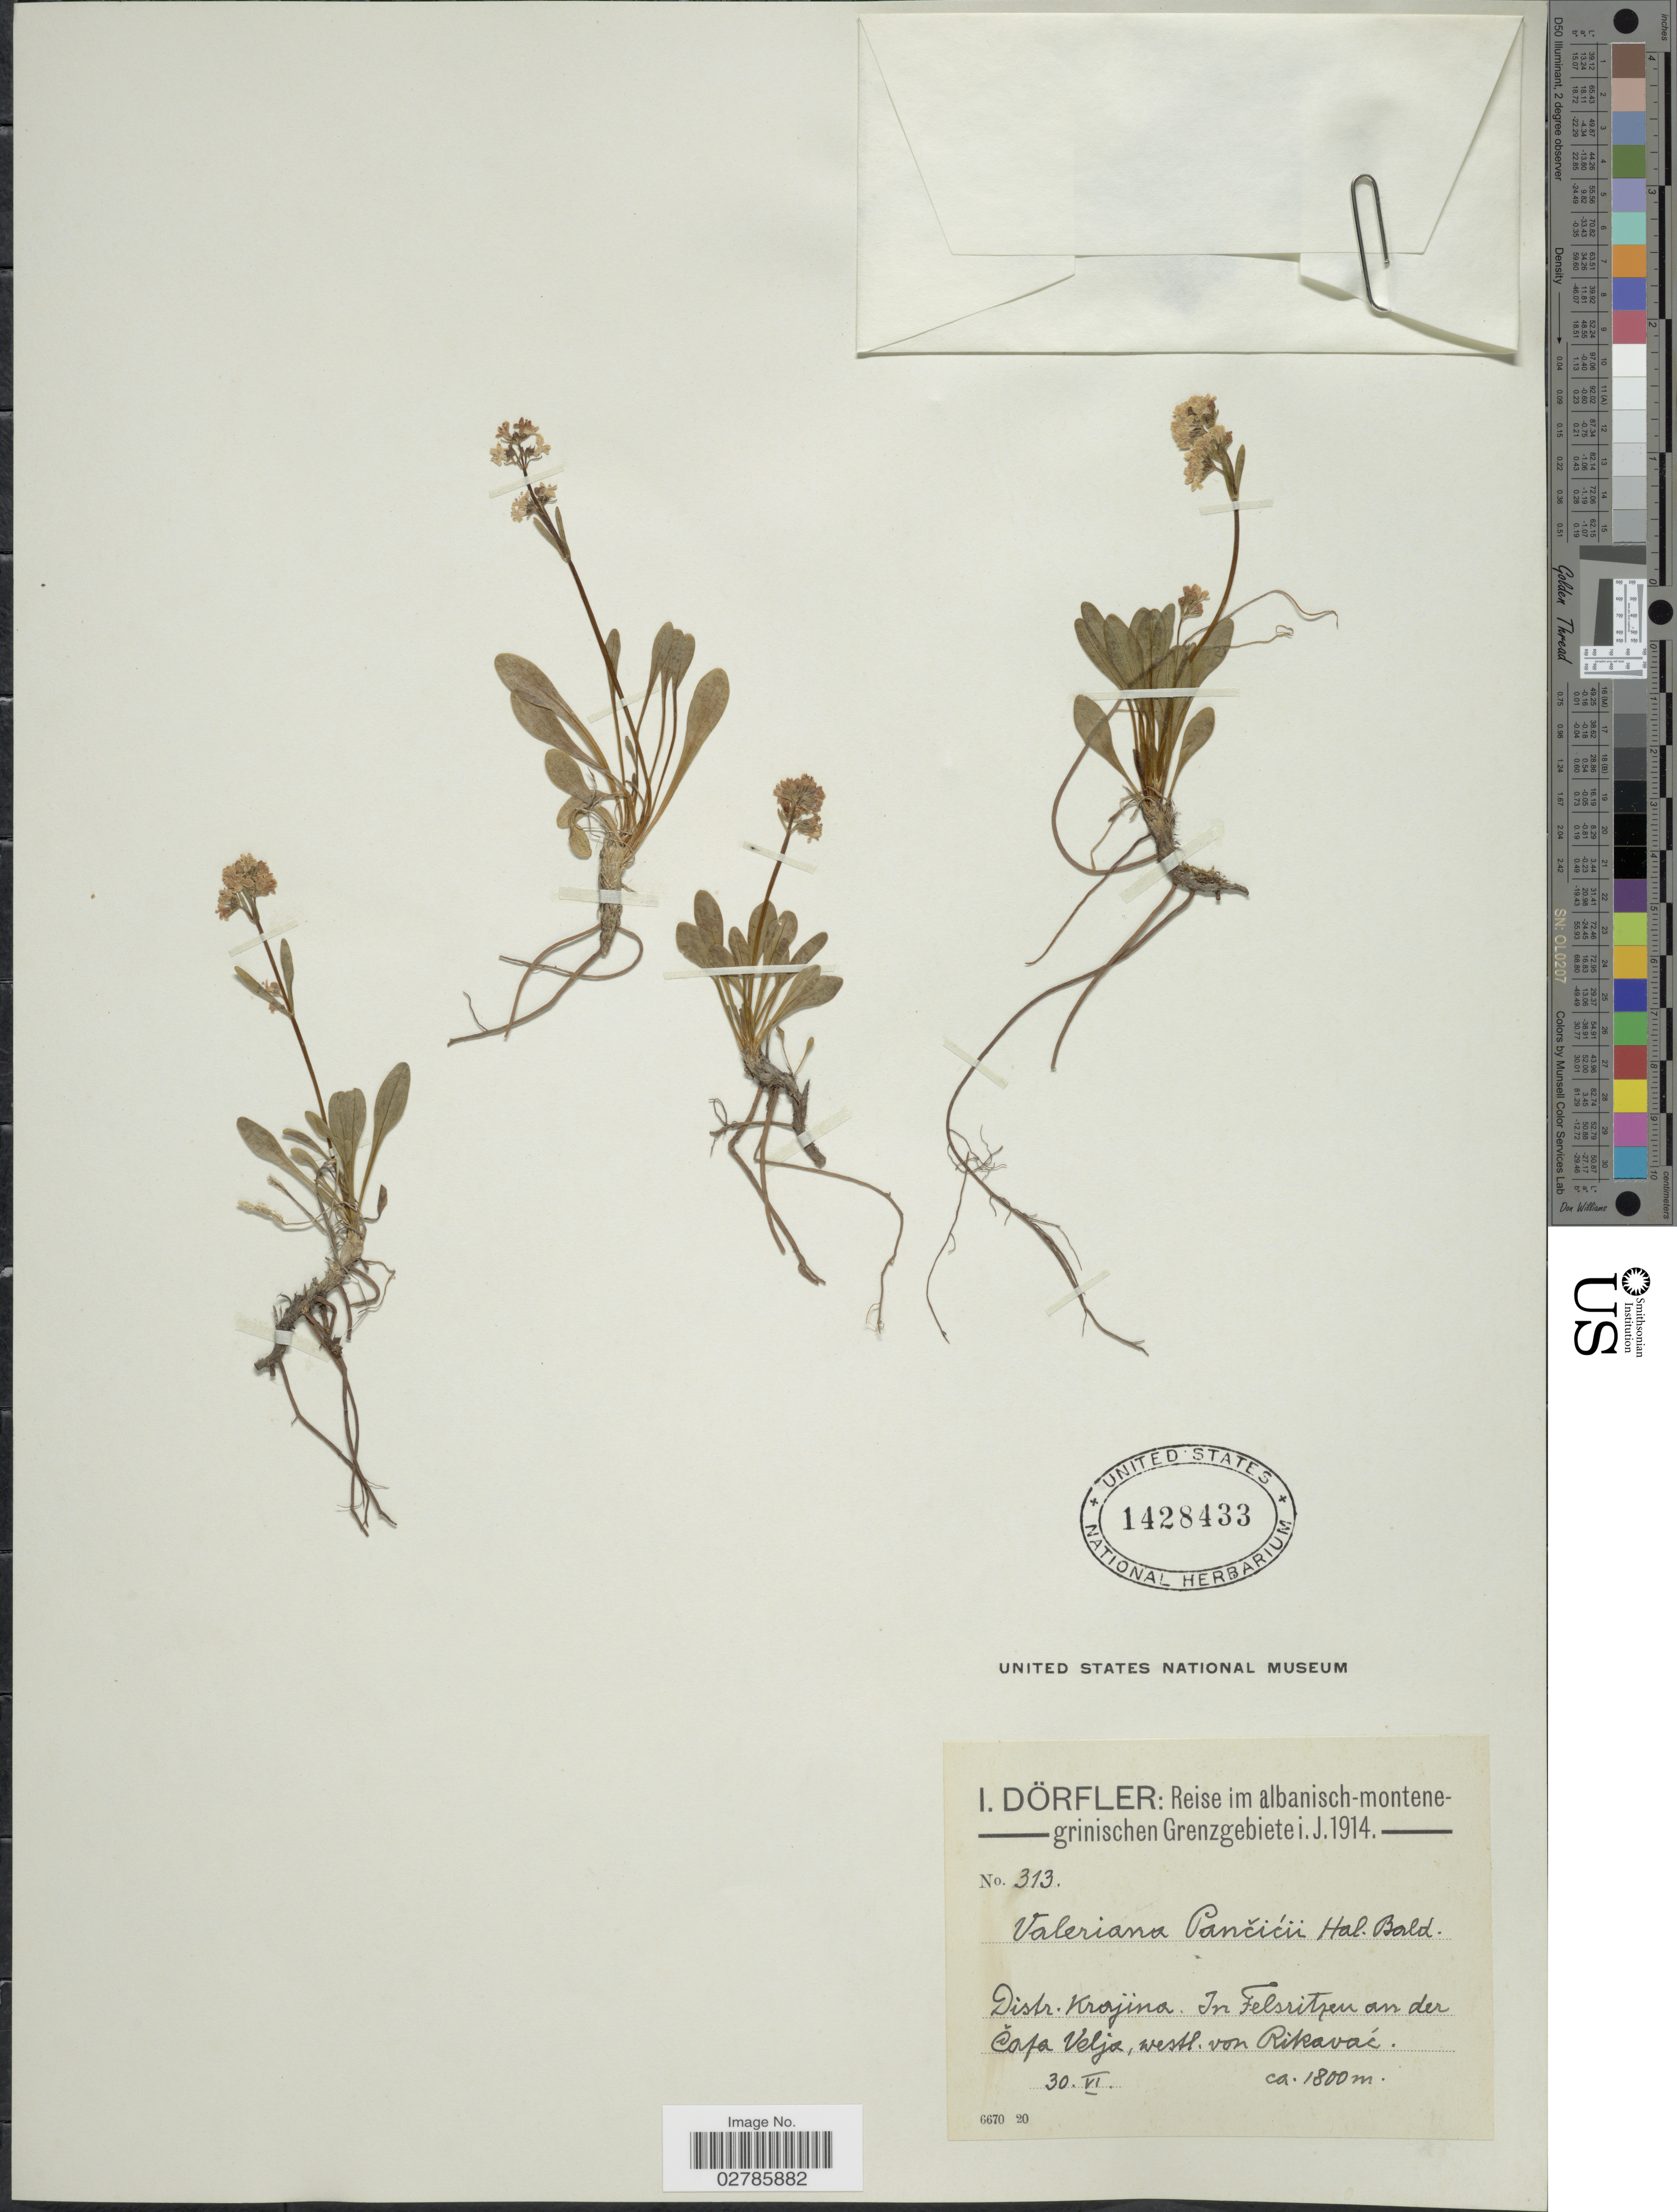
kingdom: Plantae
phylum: Tracheophyta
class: Magnoliopsida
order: Dipsacales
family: Caprifoliaceae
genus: Valeriana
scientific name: Valeriana pancicii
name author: Halácsy & Bald.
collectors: I. Dörfler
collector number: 313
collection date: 1914-06-30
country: Montenegro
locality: Albanisch-montenegrinischen Grenzgebiete. Kucka krajina (Distr. Krajina). In Felsritzen an der Cafa (pass) Velja, westl. von Rikavac.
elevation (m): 1800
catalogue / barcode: US 1428433